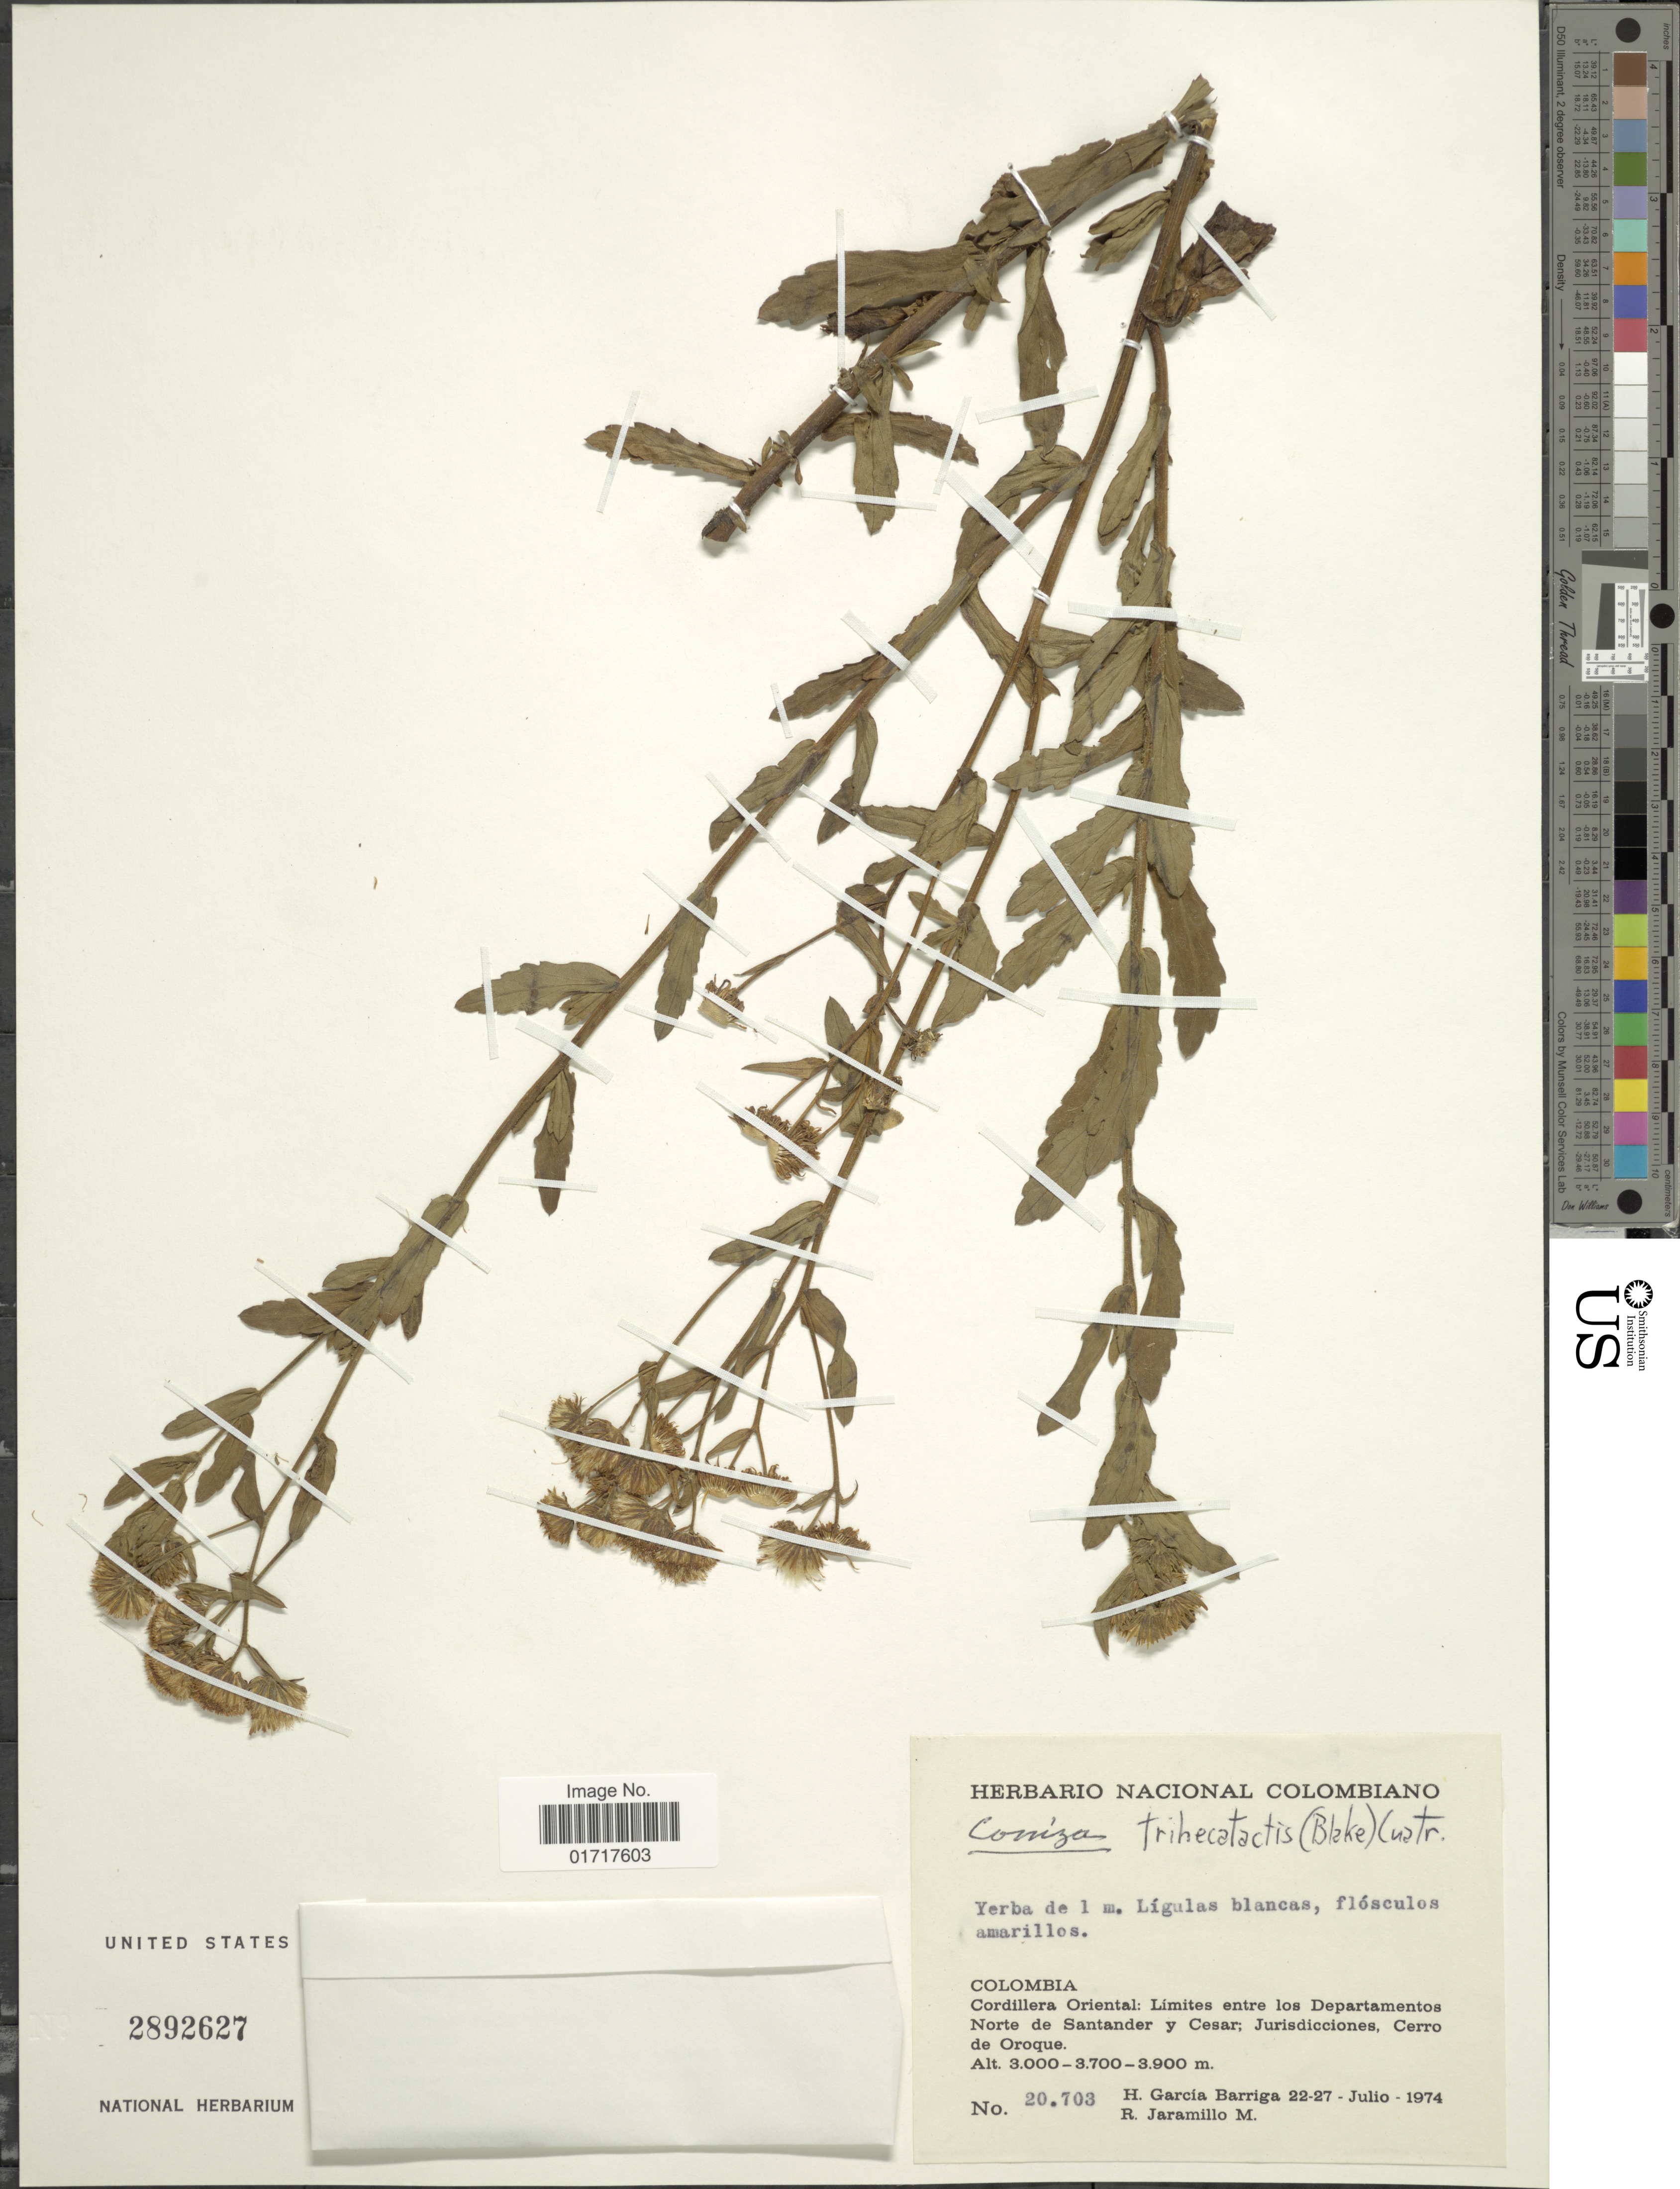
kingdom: Plantae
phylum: Tracheophyta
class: Magnoliopsida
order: Asterales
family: Asteraceae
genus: Conyza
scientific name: Conyza trihecatactis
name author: (S.F. Blake) Cuatrec.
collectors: H. García Barriga & R. Jaramillo M.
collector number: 20703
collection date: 1974-07-22/1974-07-27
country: Colombia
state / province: Norte de Santander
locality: Cordillera Oriental: Limites entre los Departamentos Norte de Santander y Cesar; Jurisdicciones, Cerro de Oroque.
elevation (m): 3000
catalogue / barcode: US 2892627